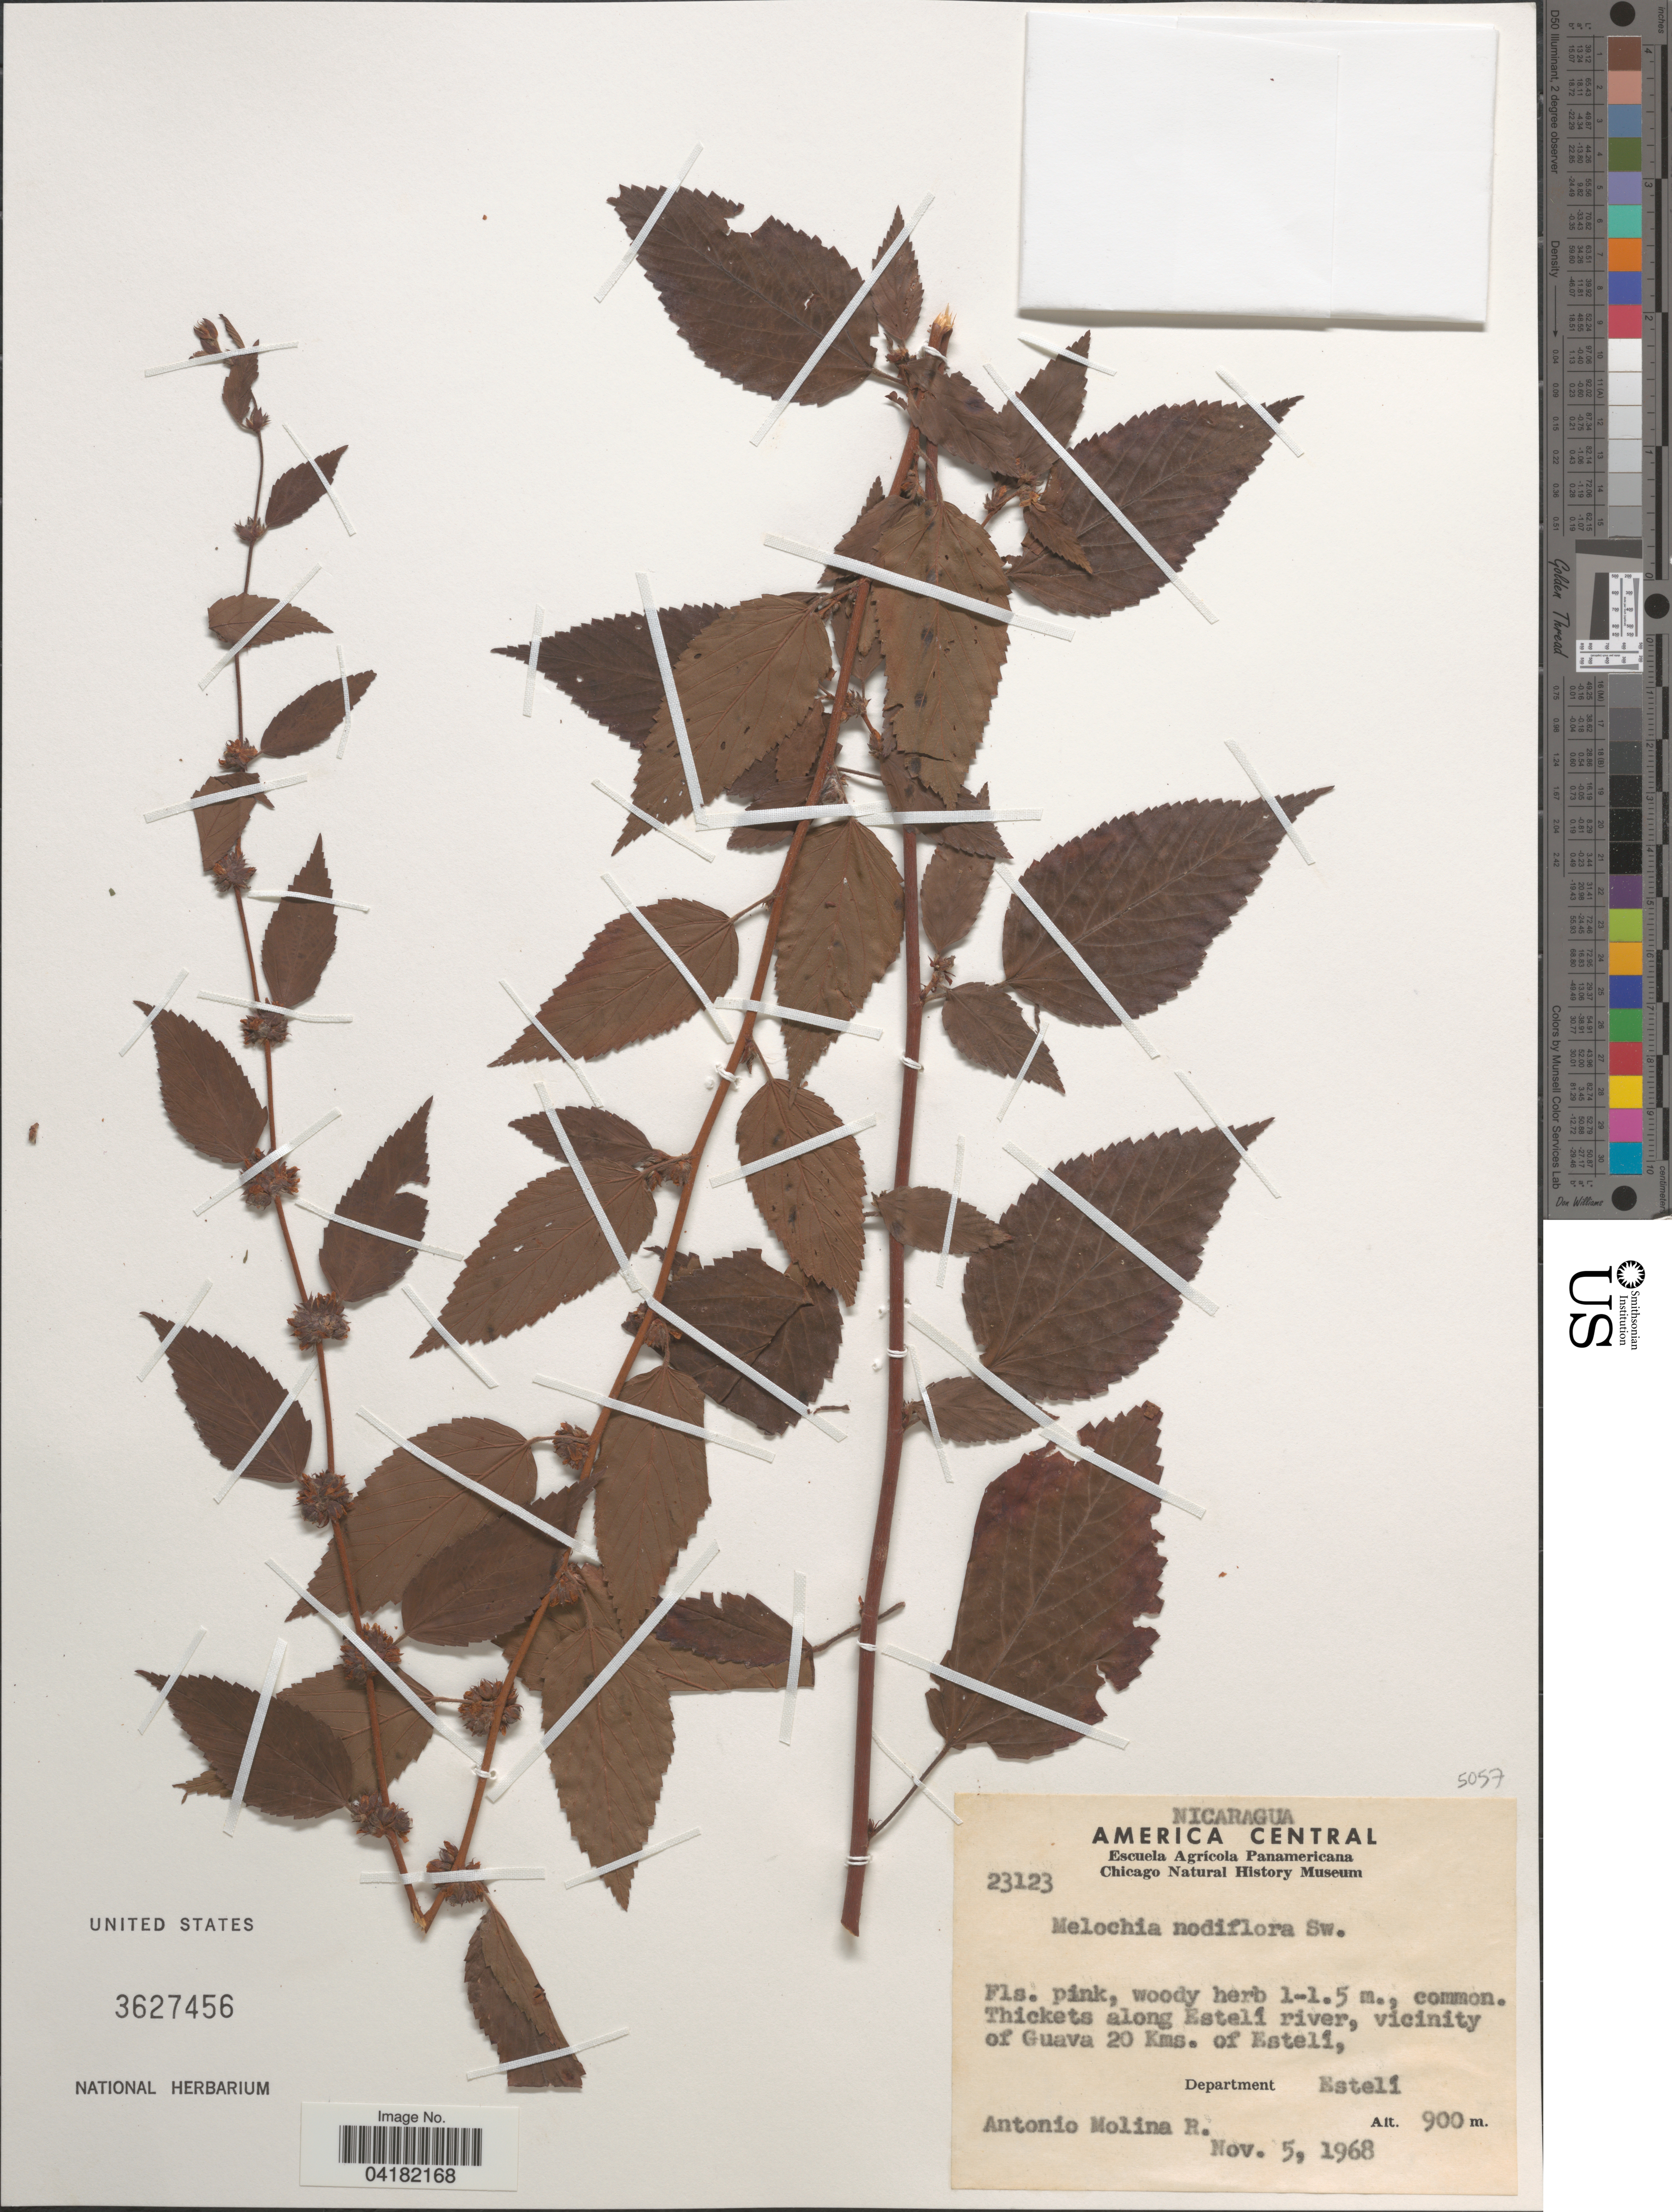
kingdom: Plantae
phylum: Tracheophyta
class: Magnoliopsida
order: Malvales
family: Malvaceae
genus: Melochia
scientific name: Melochia nodiflora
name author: Sw.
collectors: A. Molina R.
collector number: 23123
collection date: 1968-11-05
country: Nicaragua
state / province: Esteli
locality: America Central. Thickets along Estelí river, vicinity of Guava 20 Kms. of Estelí, Department Estelí.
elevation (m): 900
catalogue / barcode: US 3627456